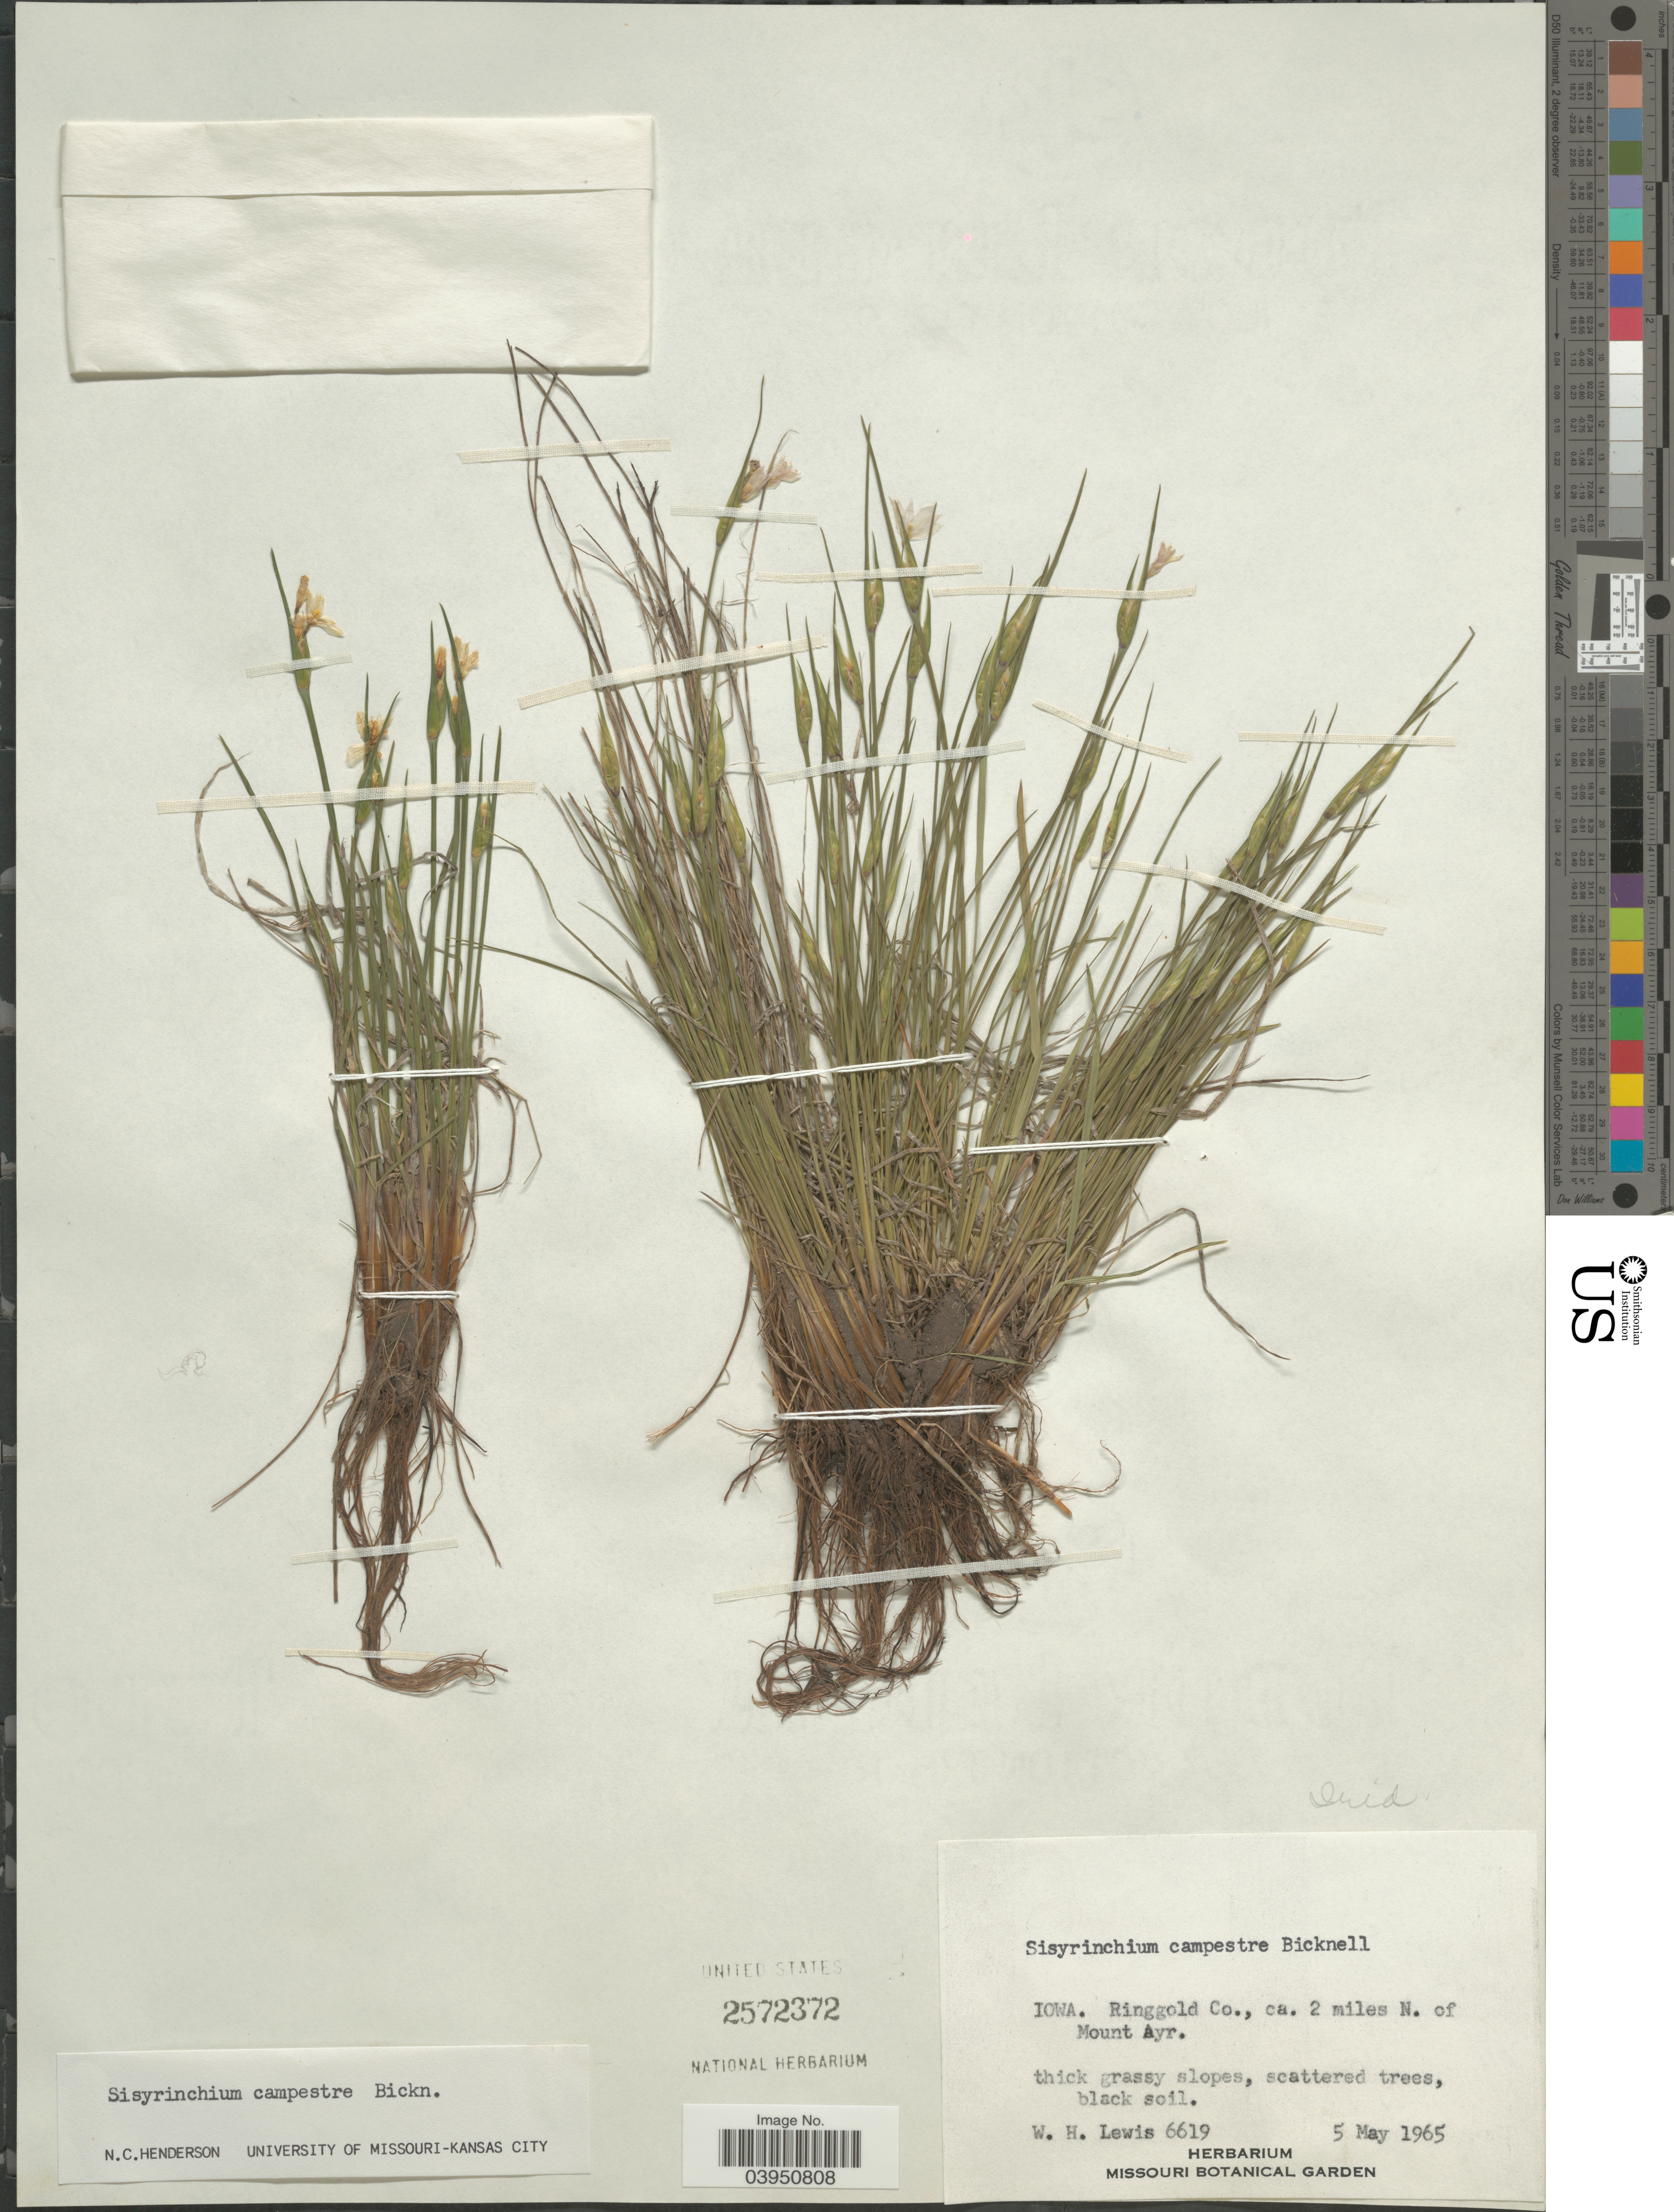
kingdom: Plantae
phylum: Tracheophyta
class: Liliopsida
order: Asparagales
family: Iridaceae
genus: Sisyrinchium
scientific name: Sisyrinchium campestre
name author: E.P. Bicknell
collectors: W. H. Lewis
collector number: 6619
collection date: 1965-05-05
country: United States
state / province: Iowa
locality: Ringgold Co., ca. 2 miles N. of Mount Ayr.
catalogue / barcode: US 2572372